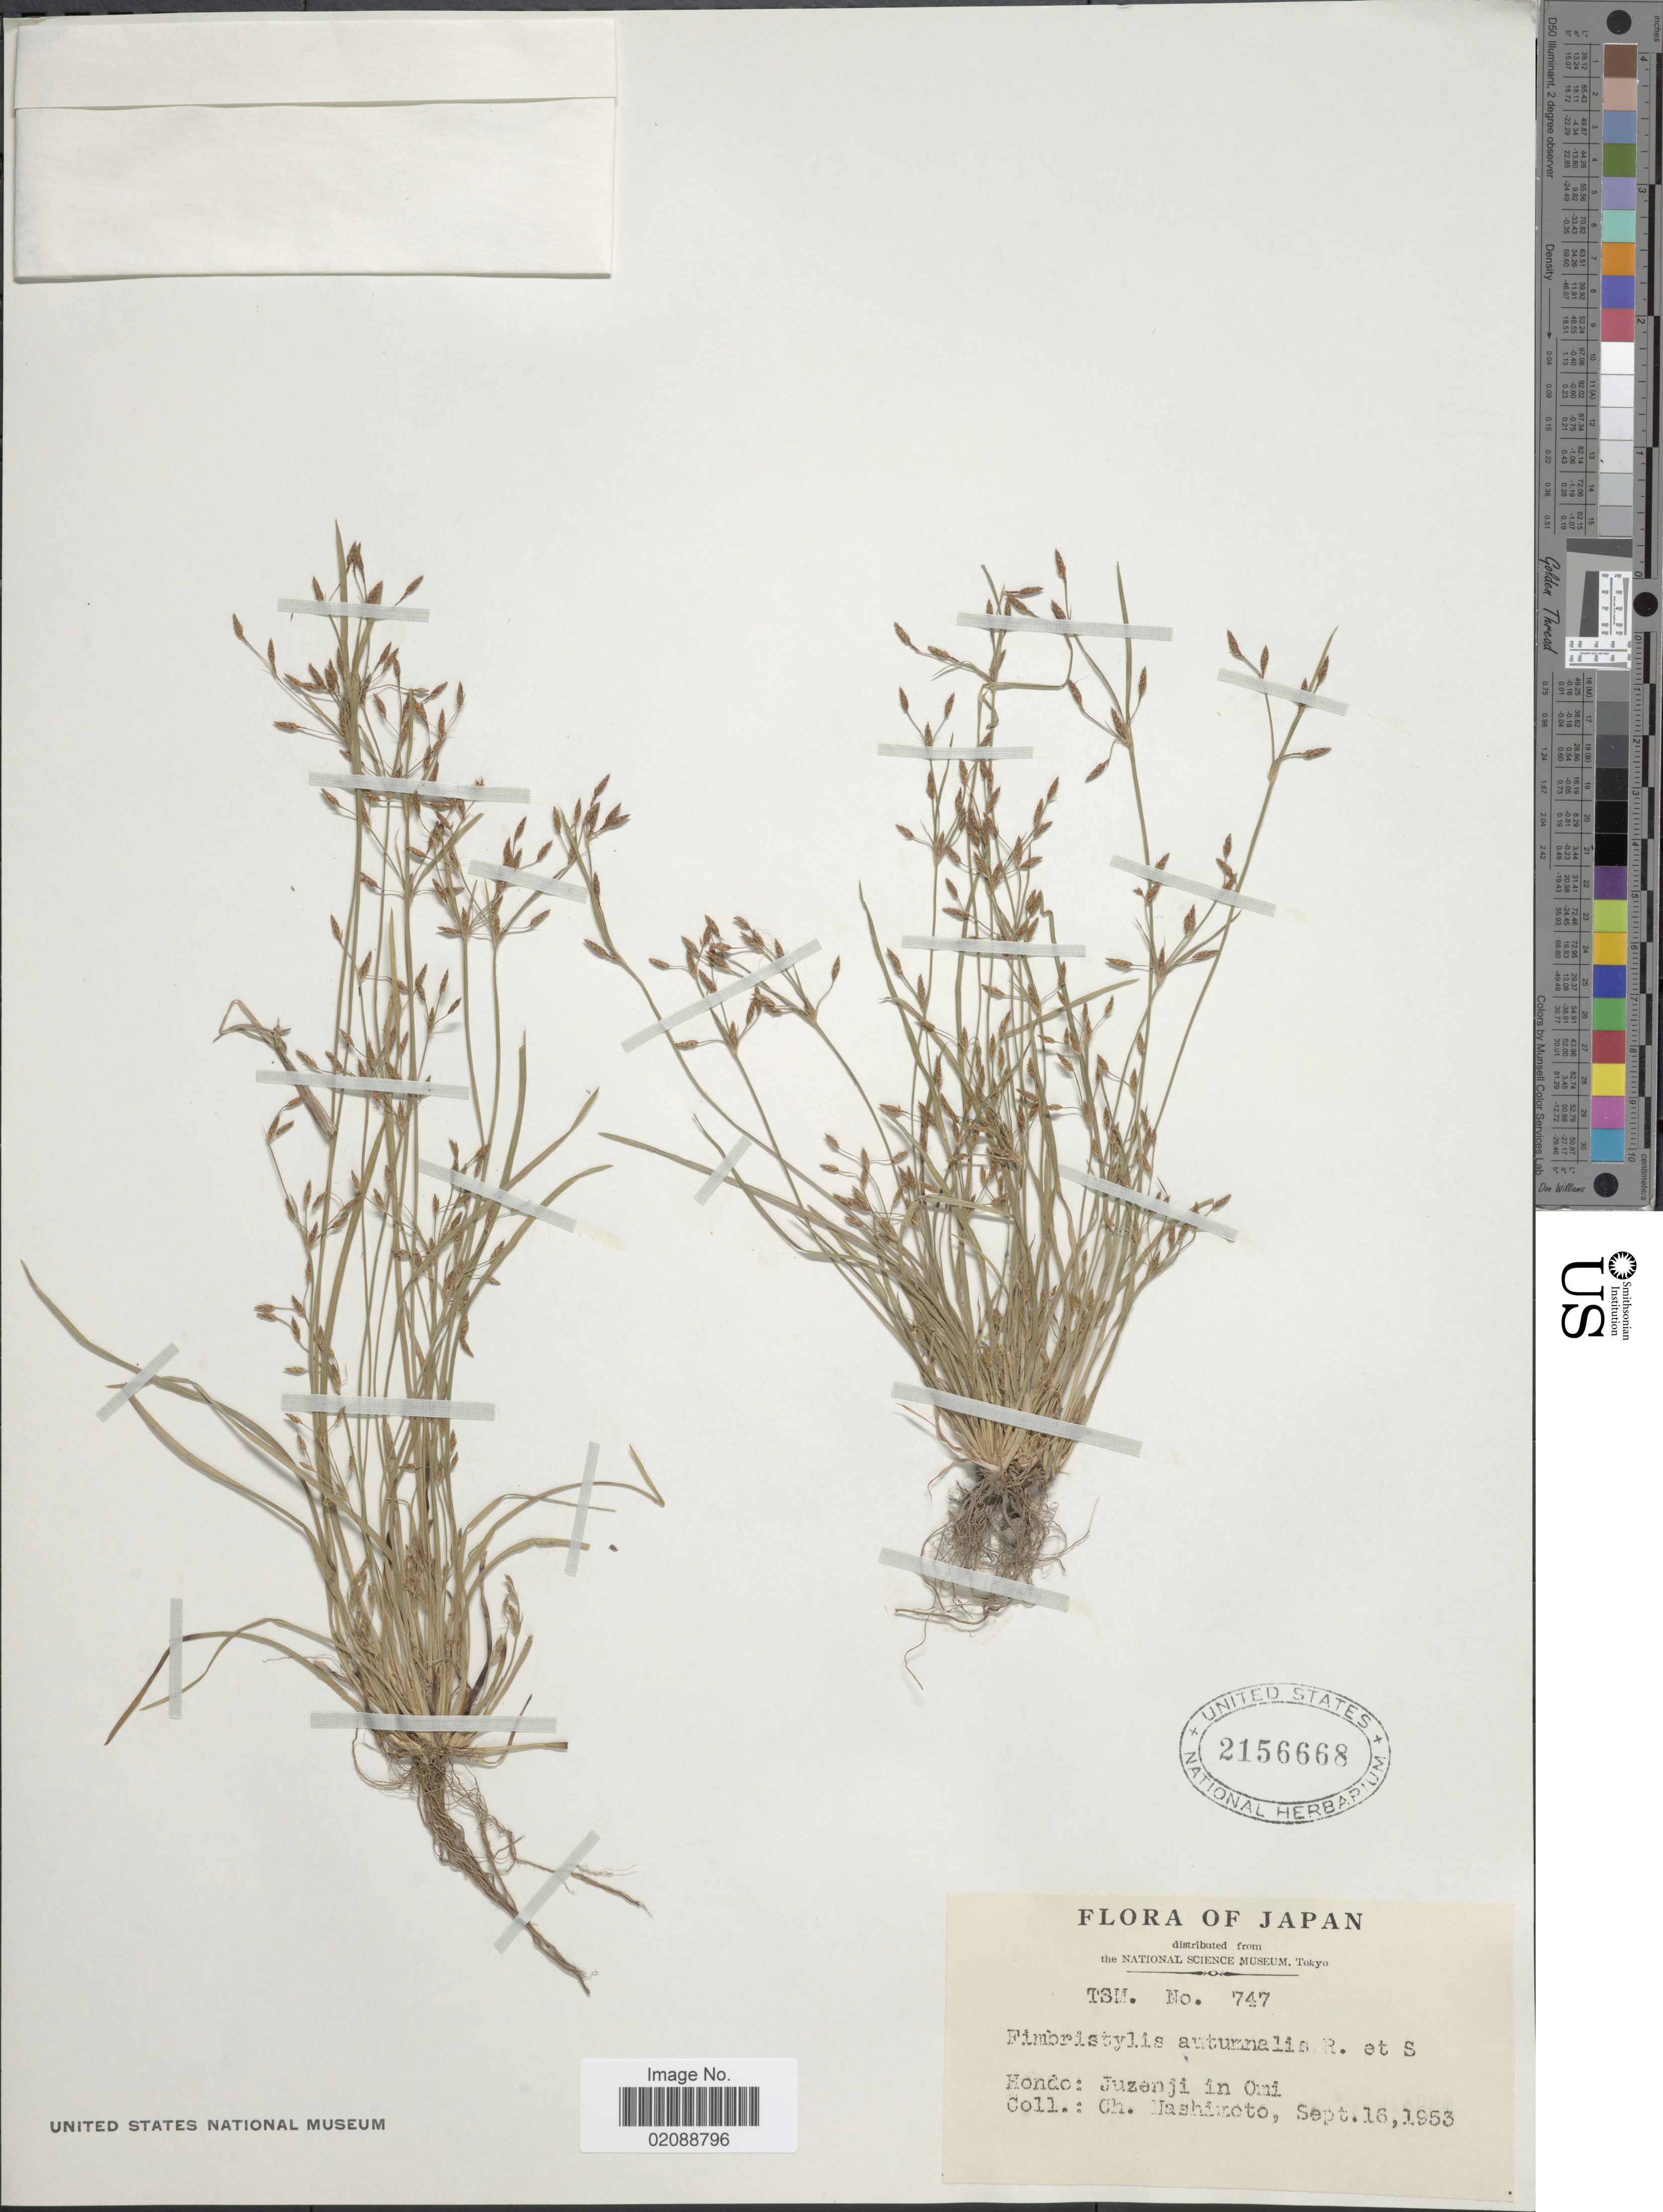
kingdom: Plantae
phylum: Tracheophyta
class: Liliopsida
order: Poales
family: Cyperaceae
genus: Fimbristylis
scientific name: Fimbristylis autumnalis (L.) Roem. & Schult.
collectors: C. Hashimoto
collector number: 747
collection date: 1953-09-16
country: Japan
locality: Hondo: Juzenji in Omi.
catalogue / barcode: US 2516668